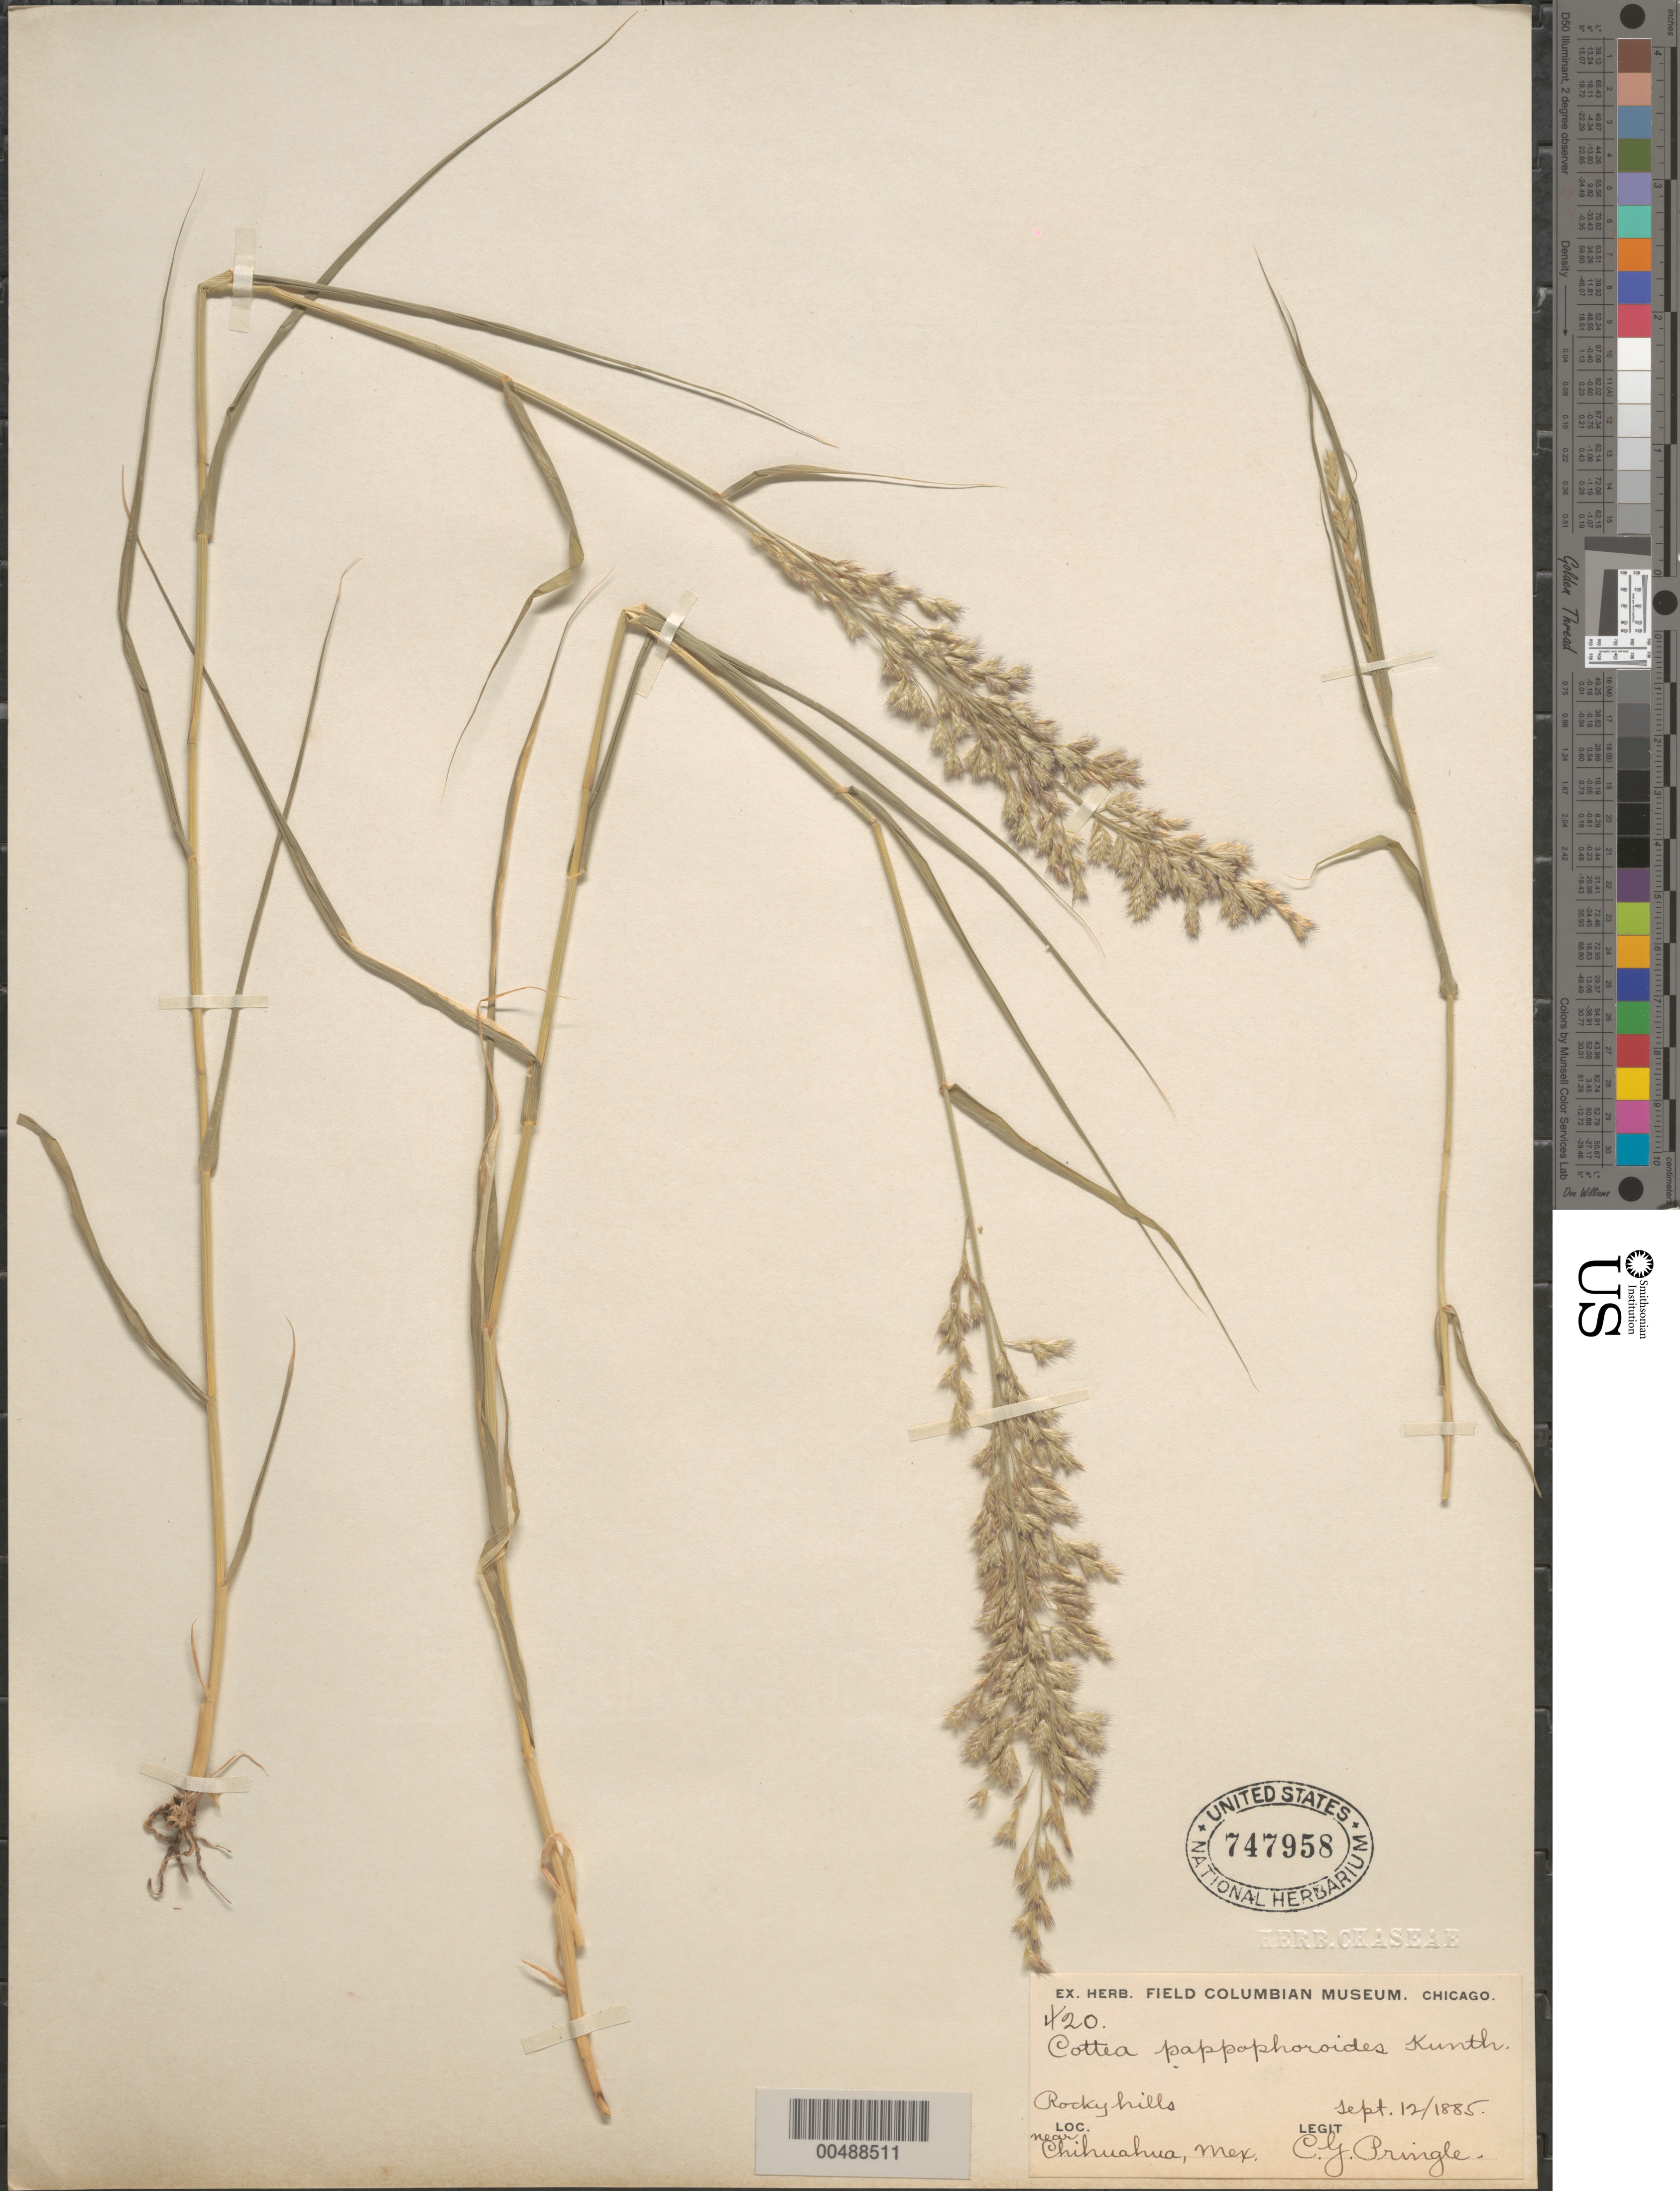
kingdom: Plantae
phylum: Tracheophyta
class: Liliopsida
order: Poales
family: Poaceae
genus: Cottea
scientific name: Cottea pappophoroides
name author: Kunth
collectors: C. G. Pringle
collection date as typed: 12 Sep 1885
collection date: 1885-09-12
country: Mexico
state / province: Chihuahua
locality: Near Chihuahua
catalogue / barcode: US 747958